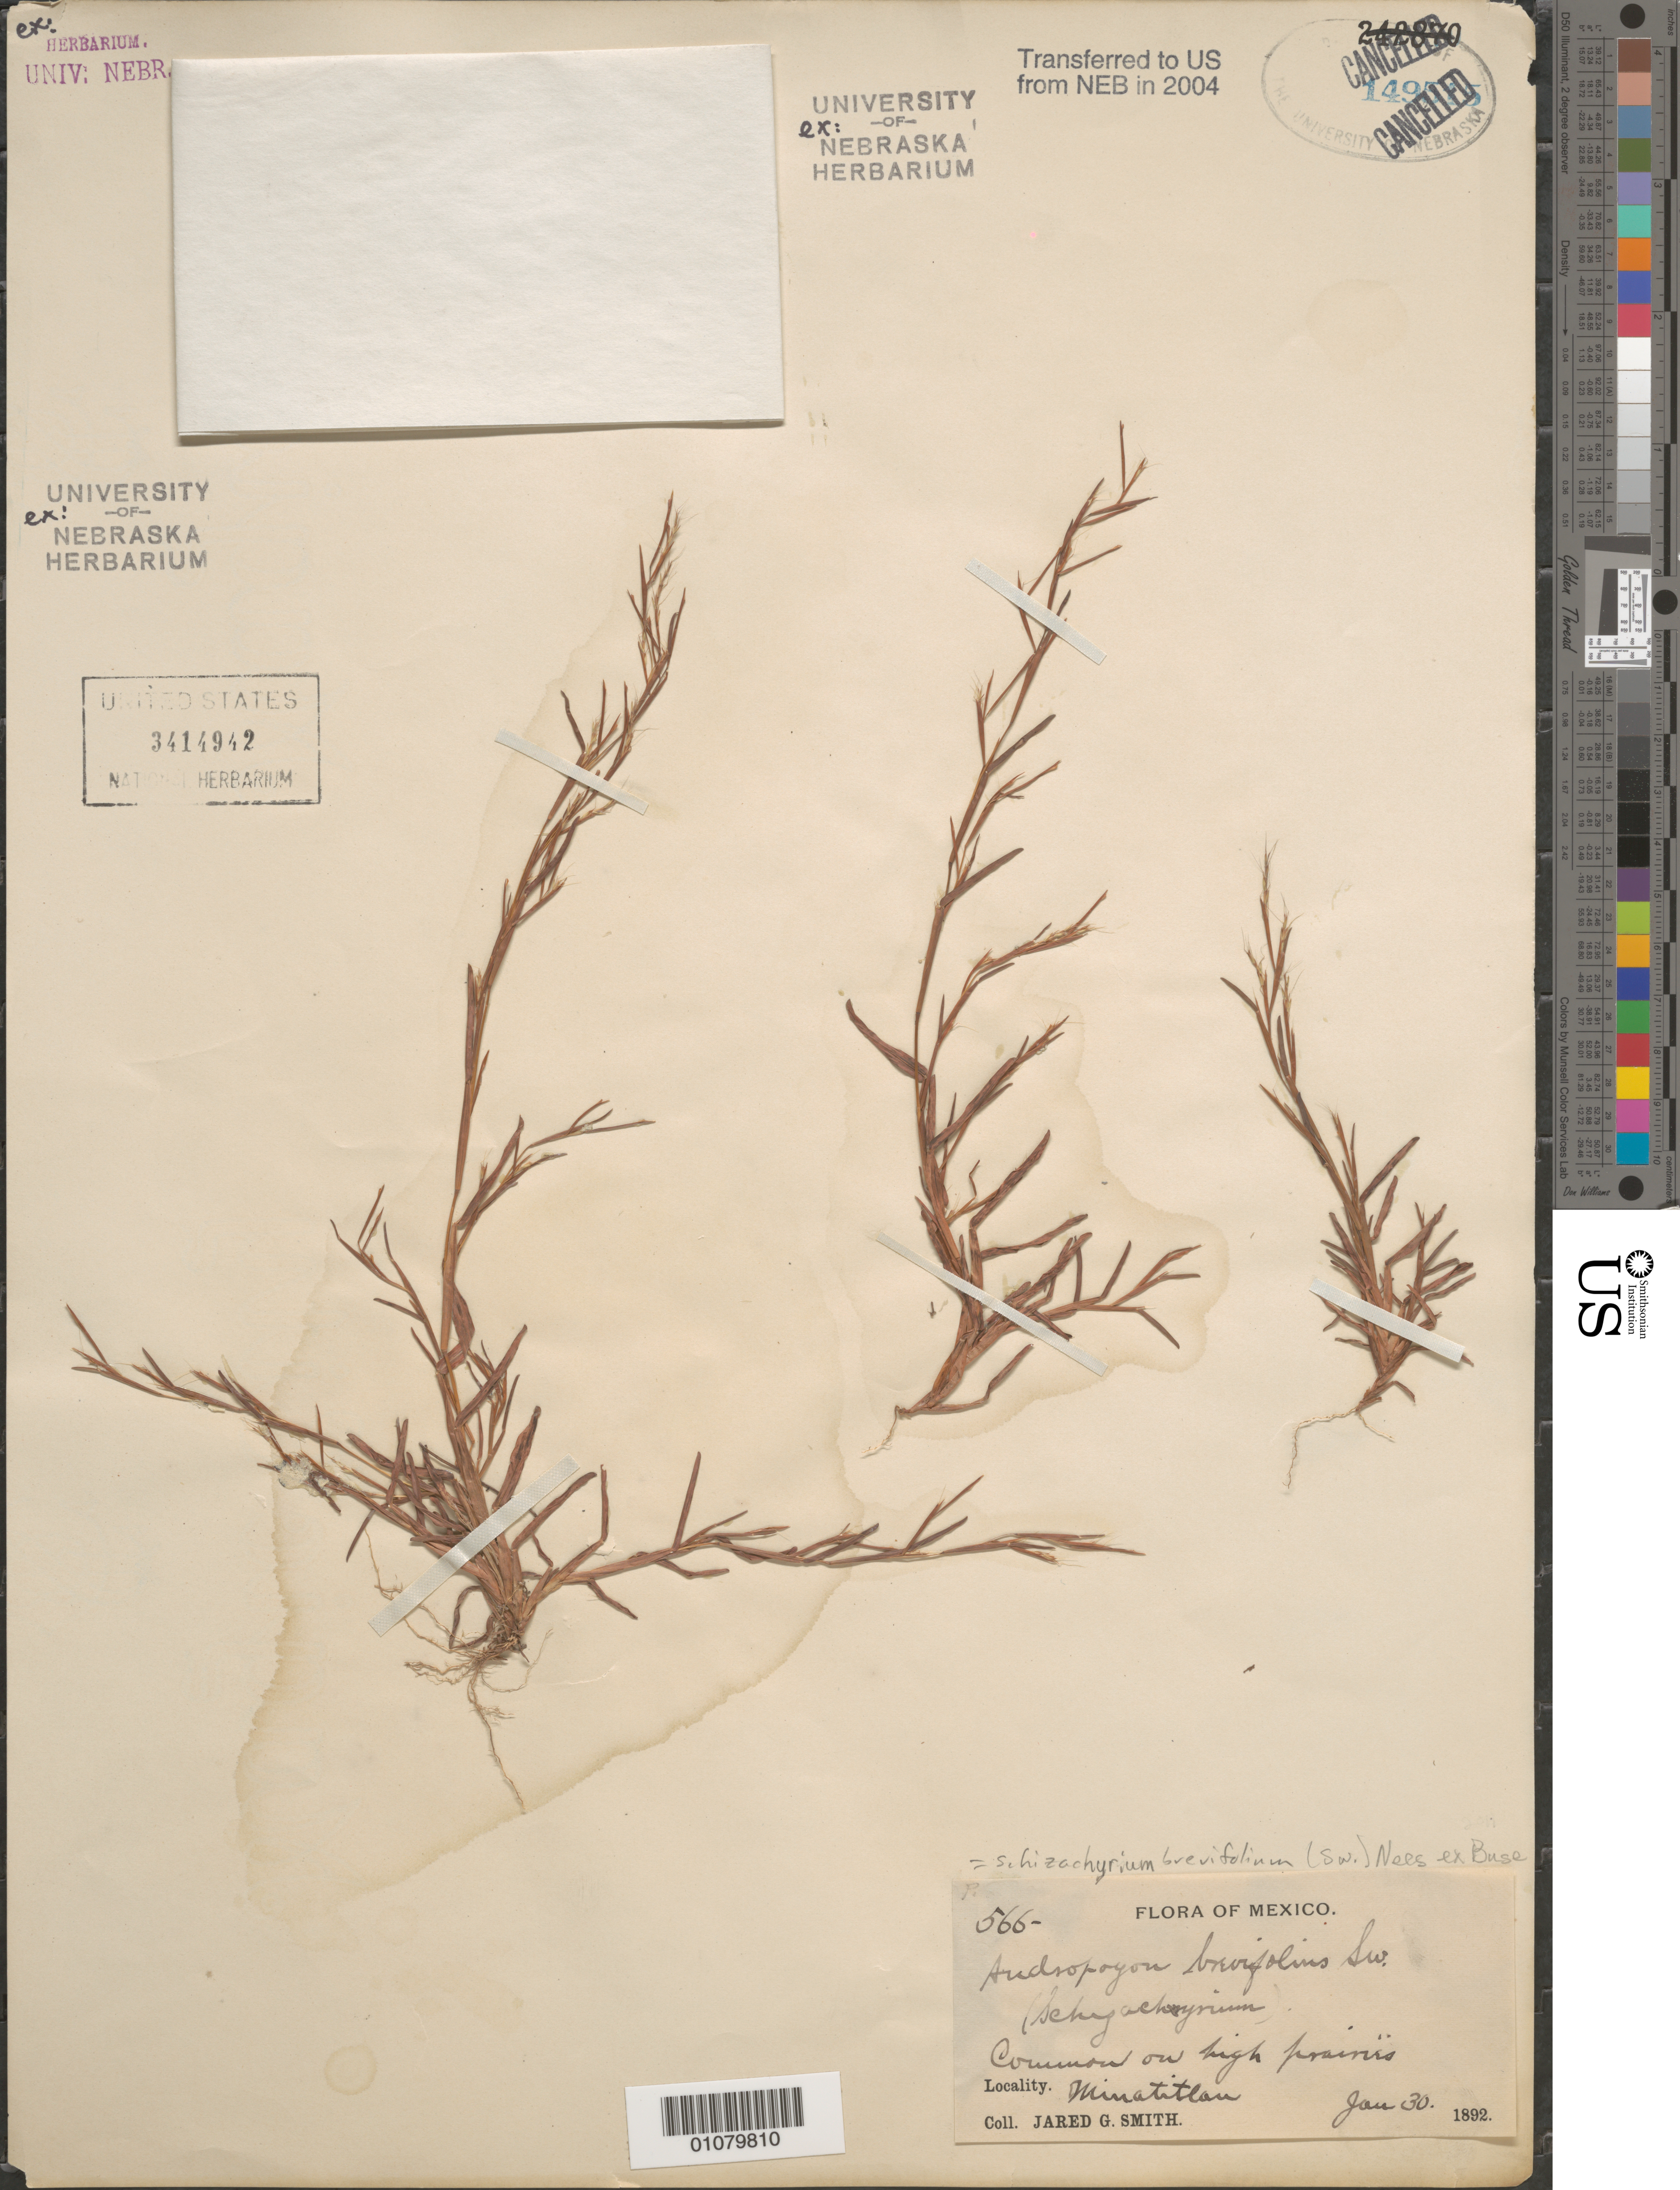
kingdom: Plantae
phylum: Tracheophyta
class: Liliopsida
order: Poales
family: Poaceae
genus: Schizachyrium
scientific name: Schizachyrium brevifolium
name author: (Sw.) Nees ex Büse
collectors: J. G. Smith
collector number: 566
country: Mexico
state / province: Veracruz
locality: Minatitlan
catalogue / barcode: US 3414942